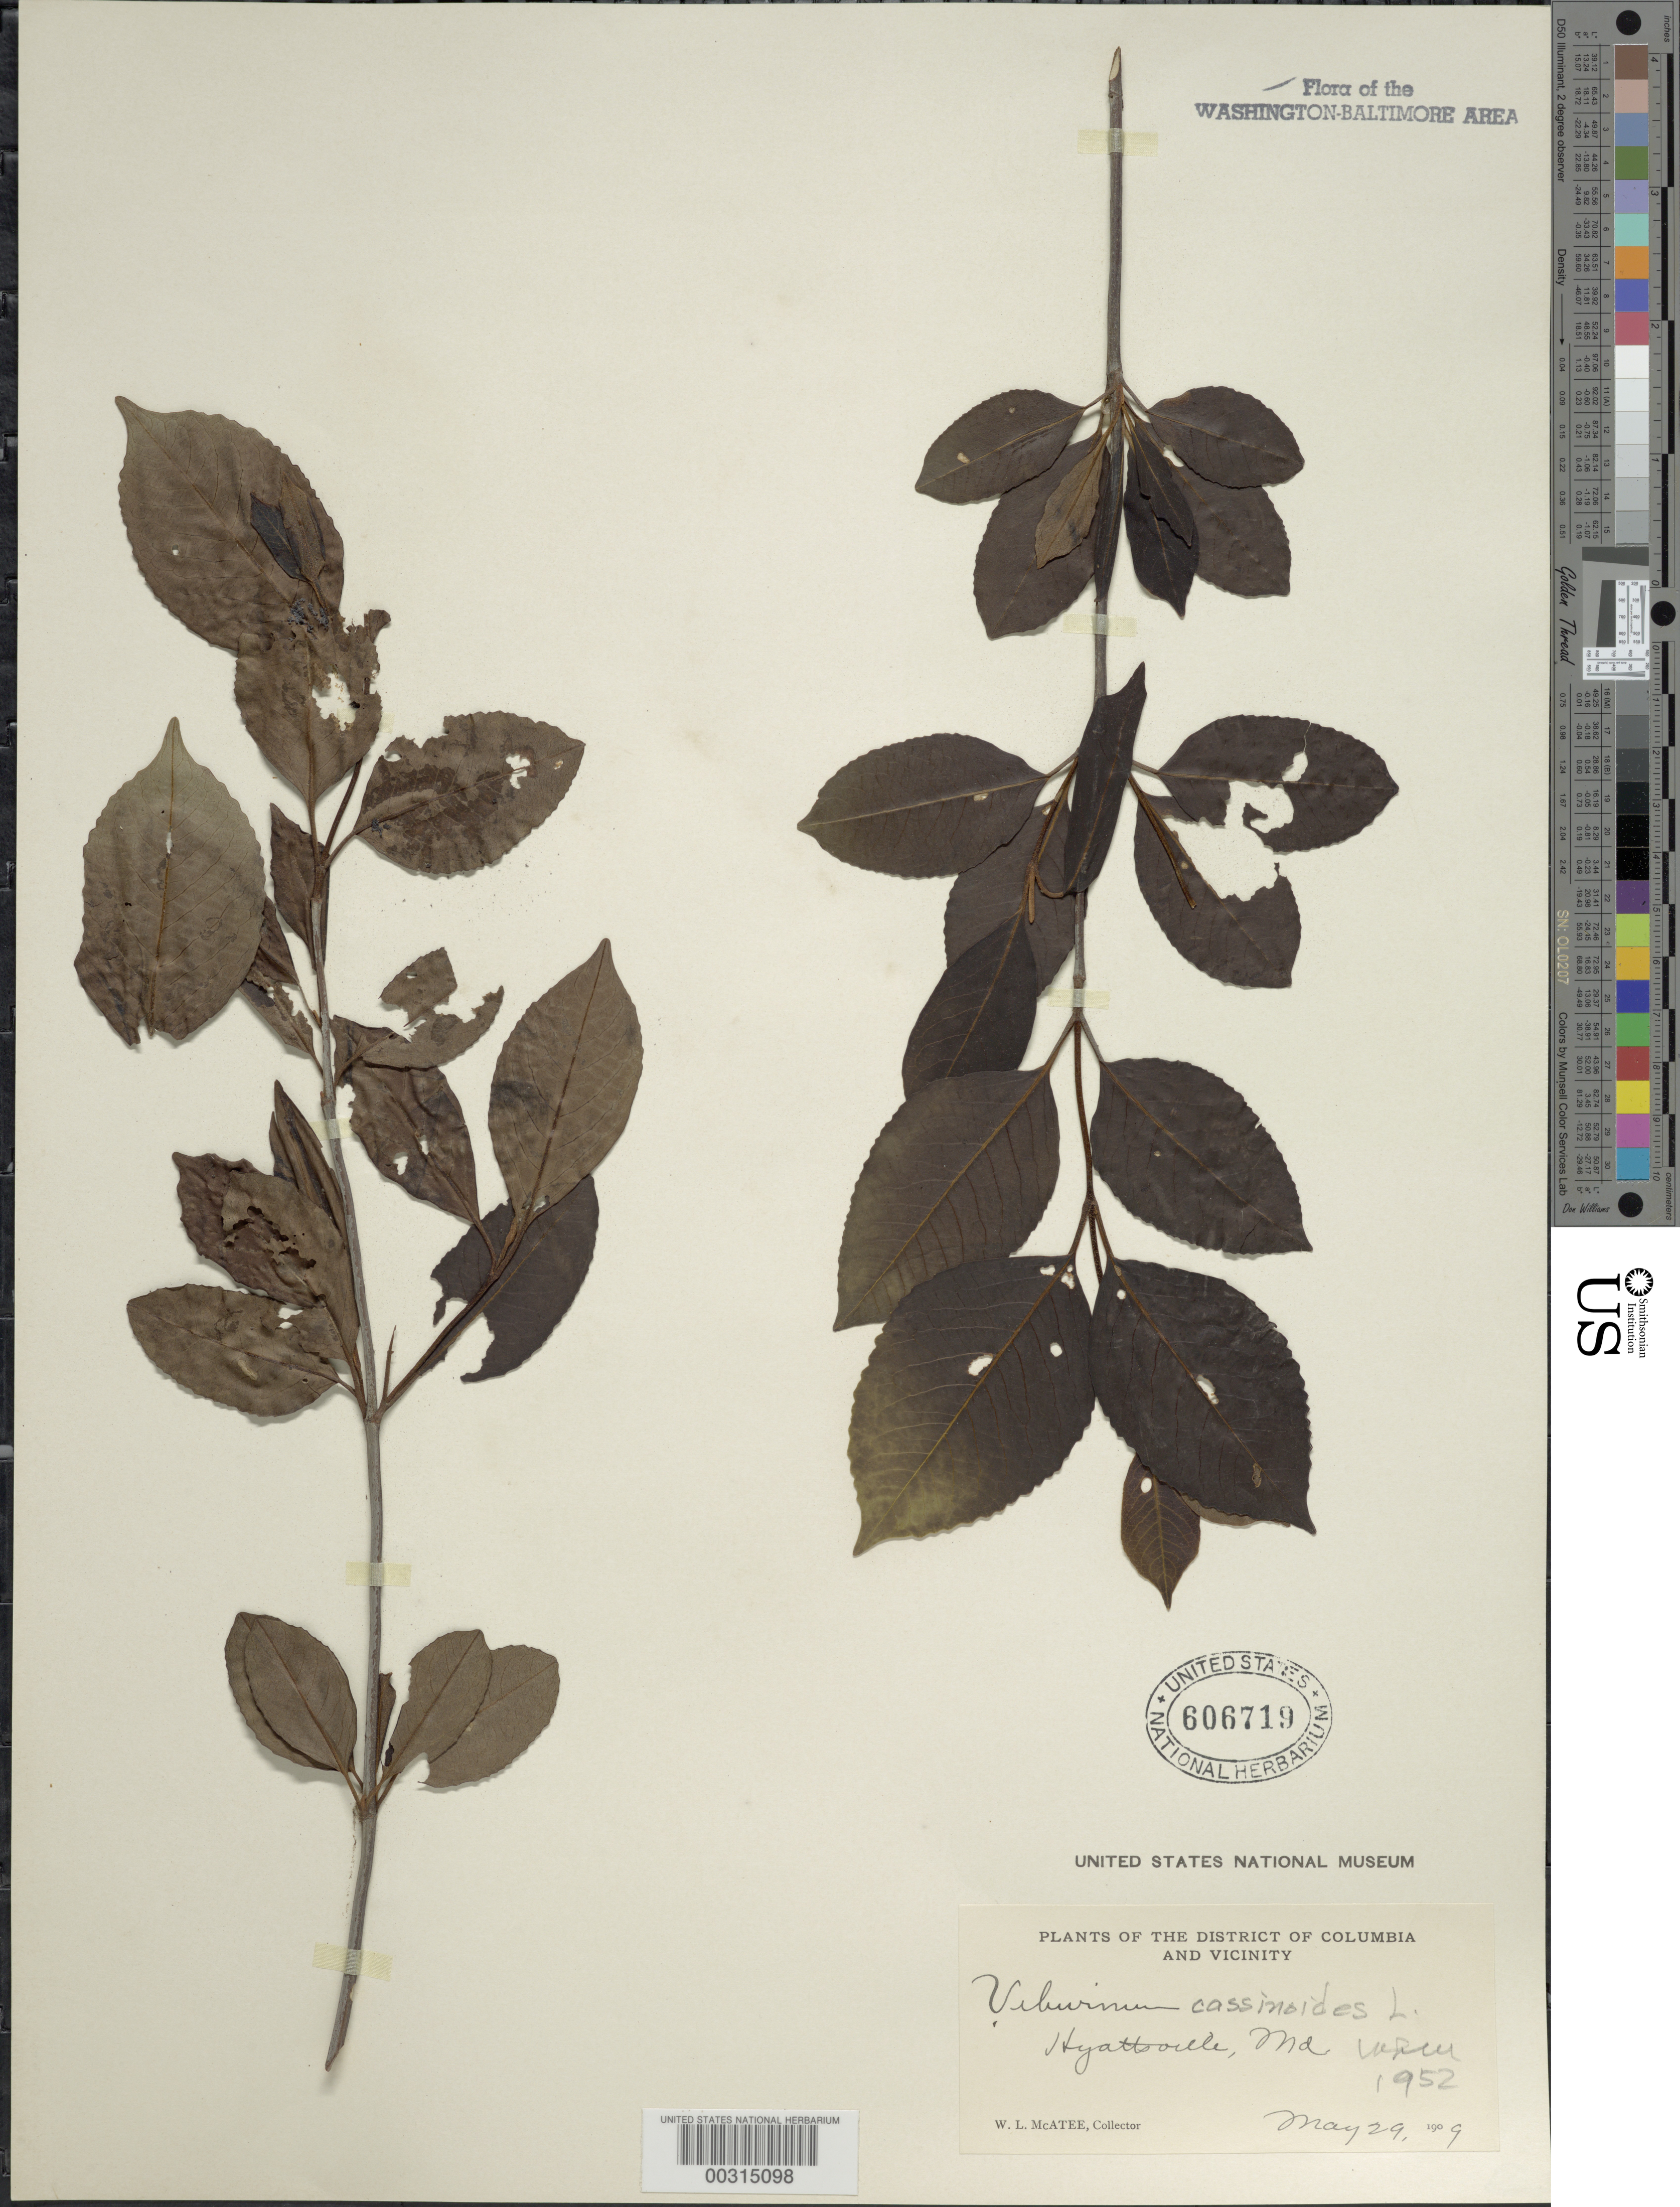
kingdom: Plantae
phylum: Tracheophyta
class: Magnoliopsida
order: Dipsacales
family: Viburnaceae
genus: Viburnum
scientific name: Viburnum cassinoides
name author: L.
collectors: W. McAtee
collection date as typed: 29 May 1909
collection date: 1909-05-29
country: United States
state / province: Maryland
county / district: Prince George's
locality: Hyattsville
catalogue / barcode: US 606719